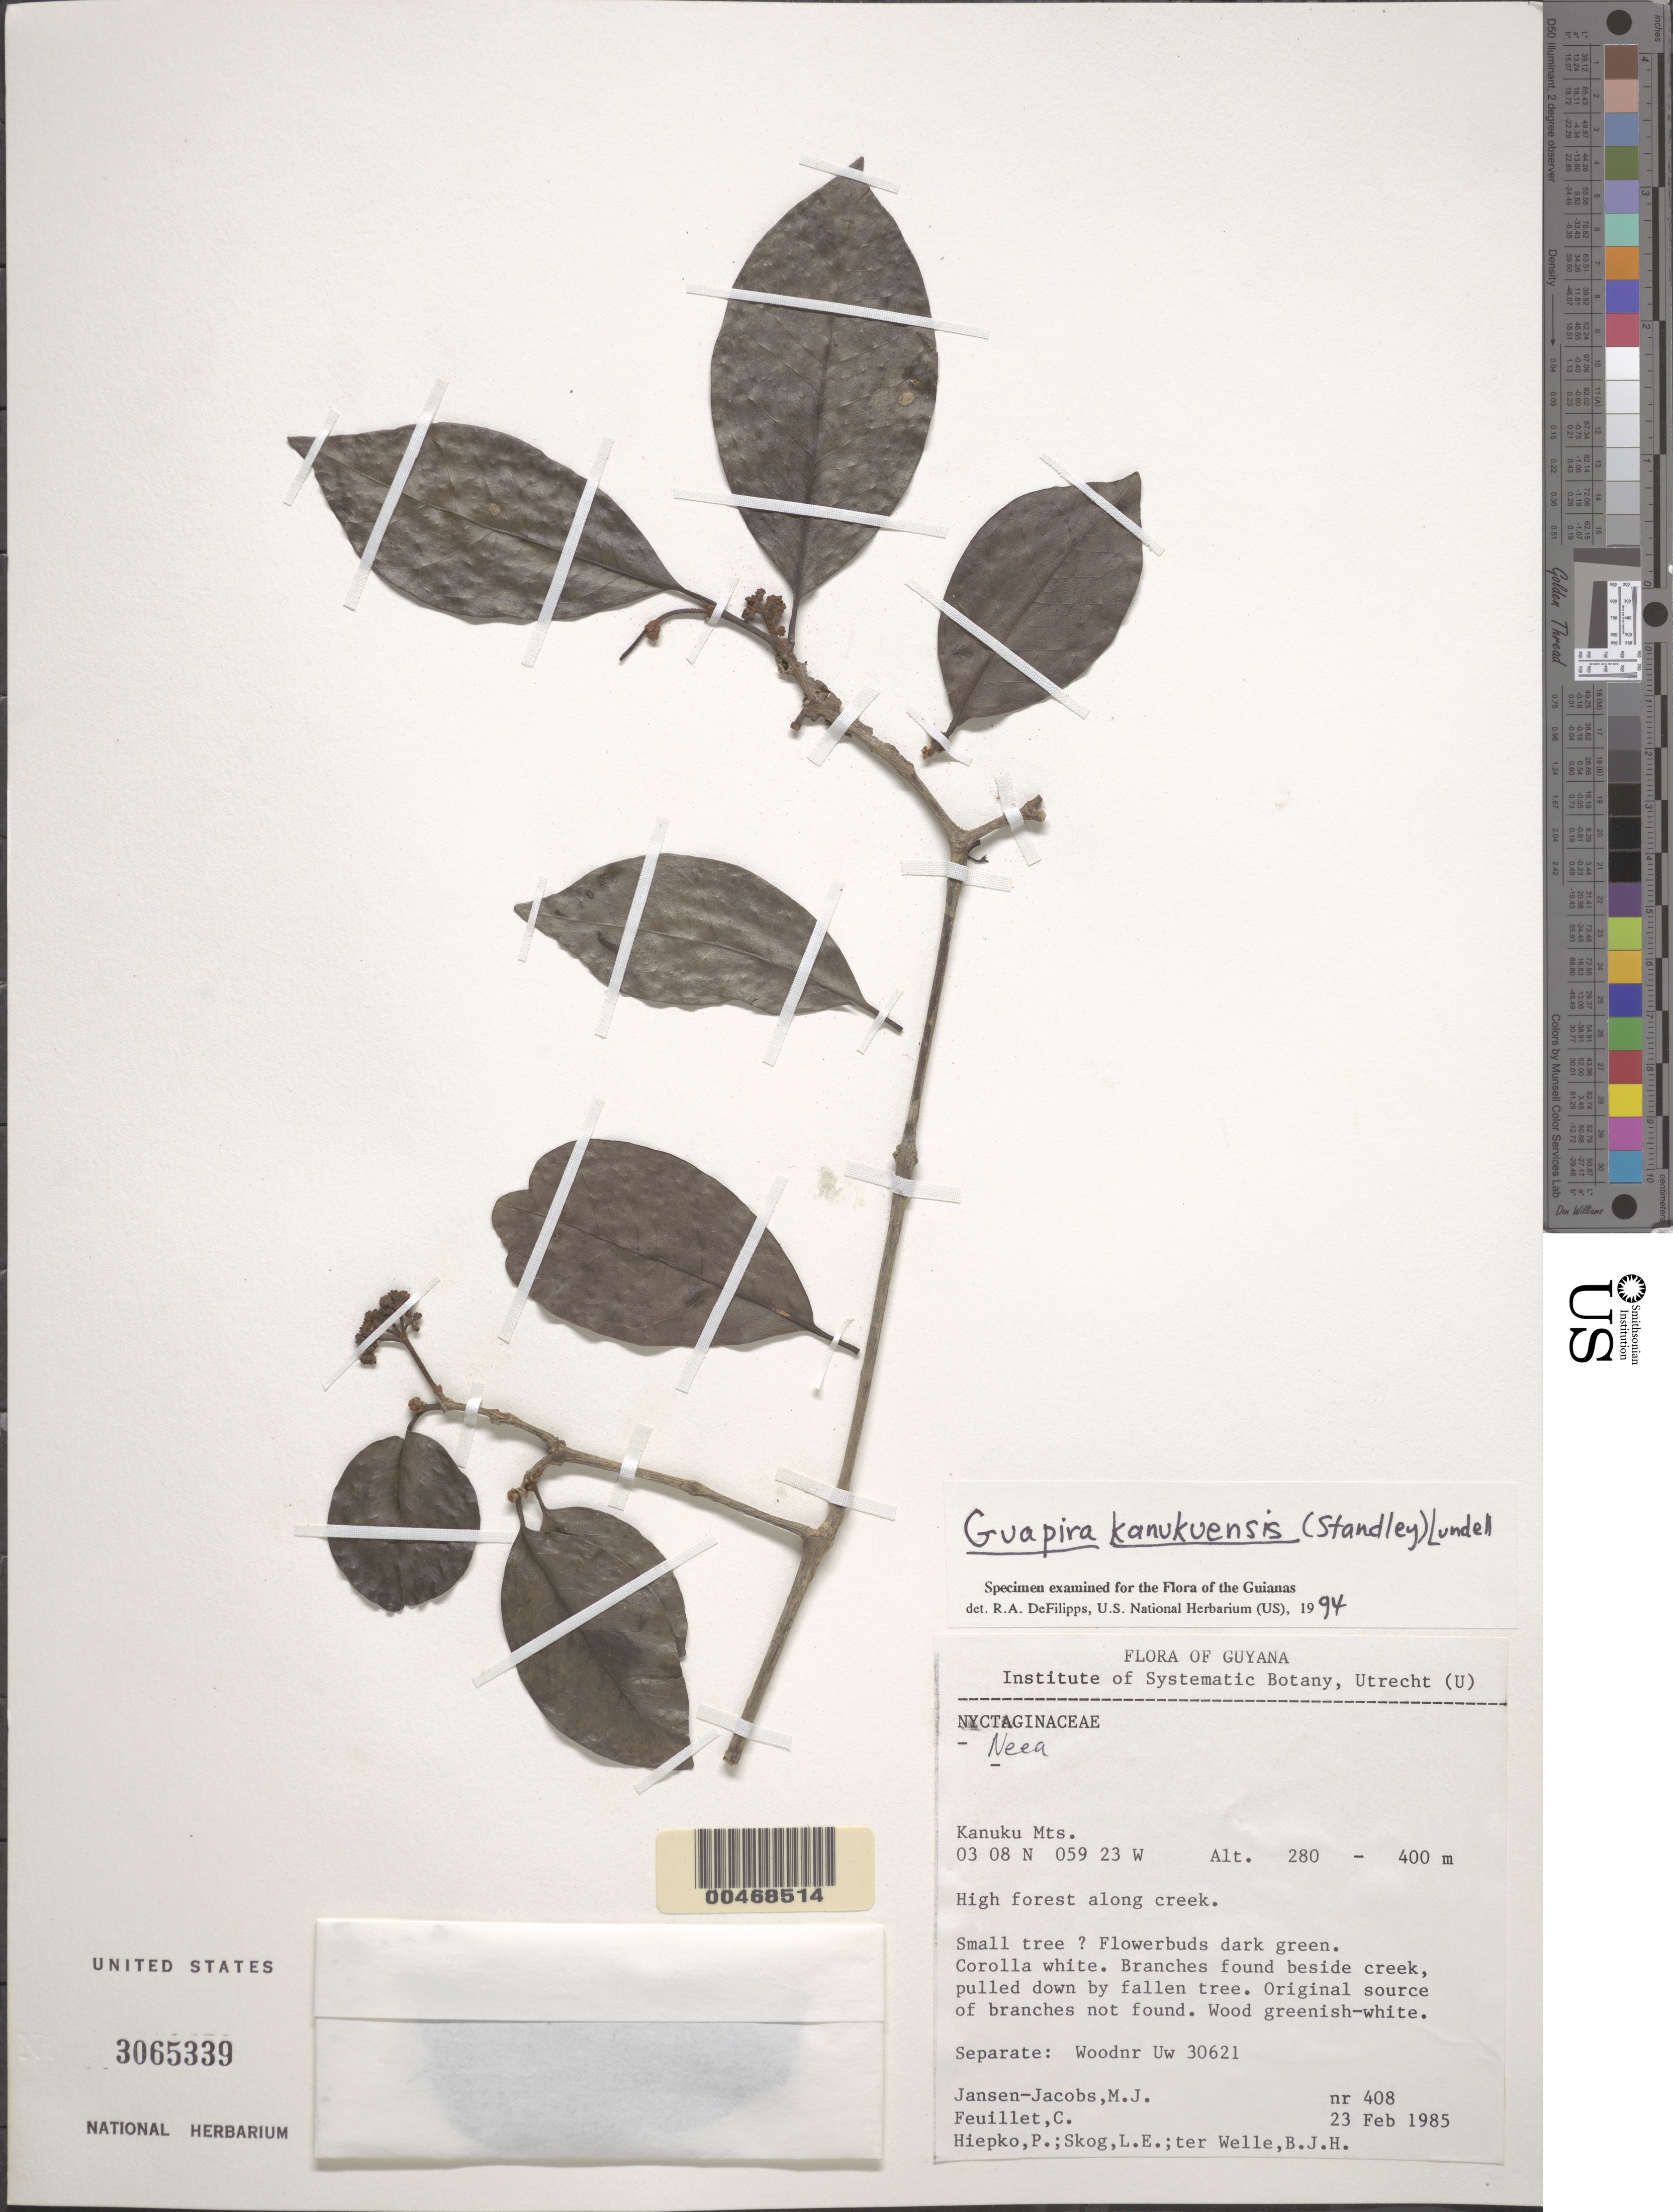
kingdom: Plantae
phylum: Tracheophyta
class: Magnoliopsida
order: Caryophyllales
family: Nyctaginaceae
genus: Guapira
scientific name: Guapira kanukuensis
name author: (Standl.) Lundell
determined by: DeFilipps, R. A.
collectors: M. J. Jansen-Jacobs & C. Feuillet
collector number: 408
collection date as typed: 23 Feb 1985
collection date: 1985-02-23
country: Guyana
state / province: U. Takutu-U. Essequibo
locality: Kanuku Mts. [In former Rupununi Region.]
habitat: High forest along creek.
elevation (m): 280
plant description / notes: U, US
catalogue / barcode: US 3065339